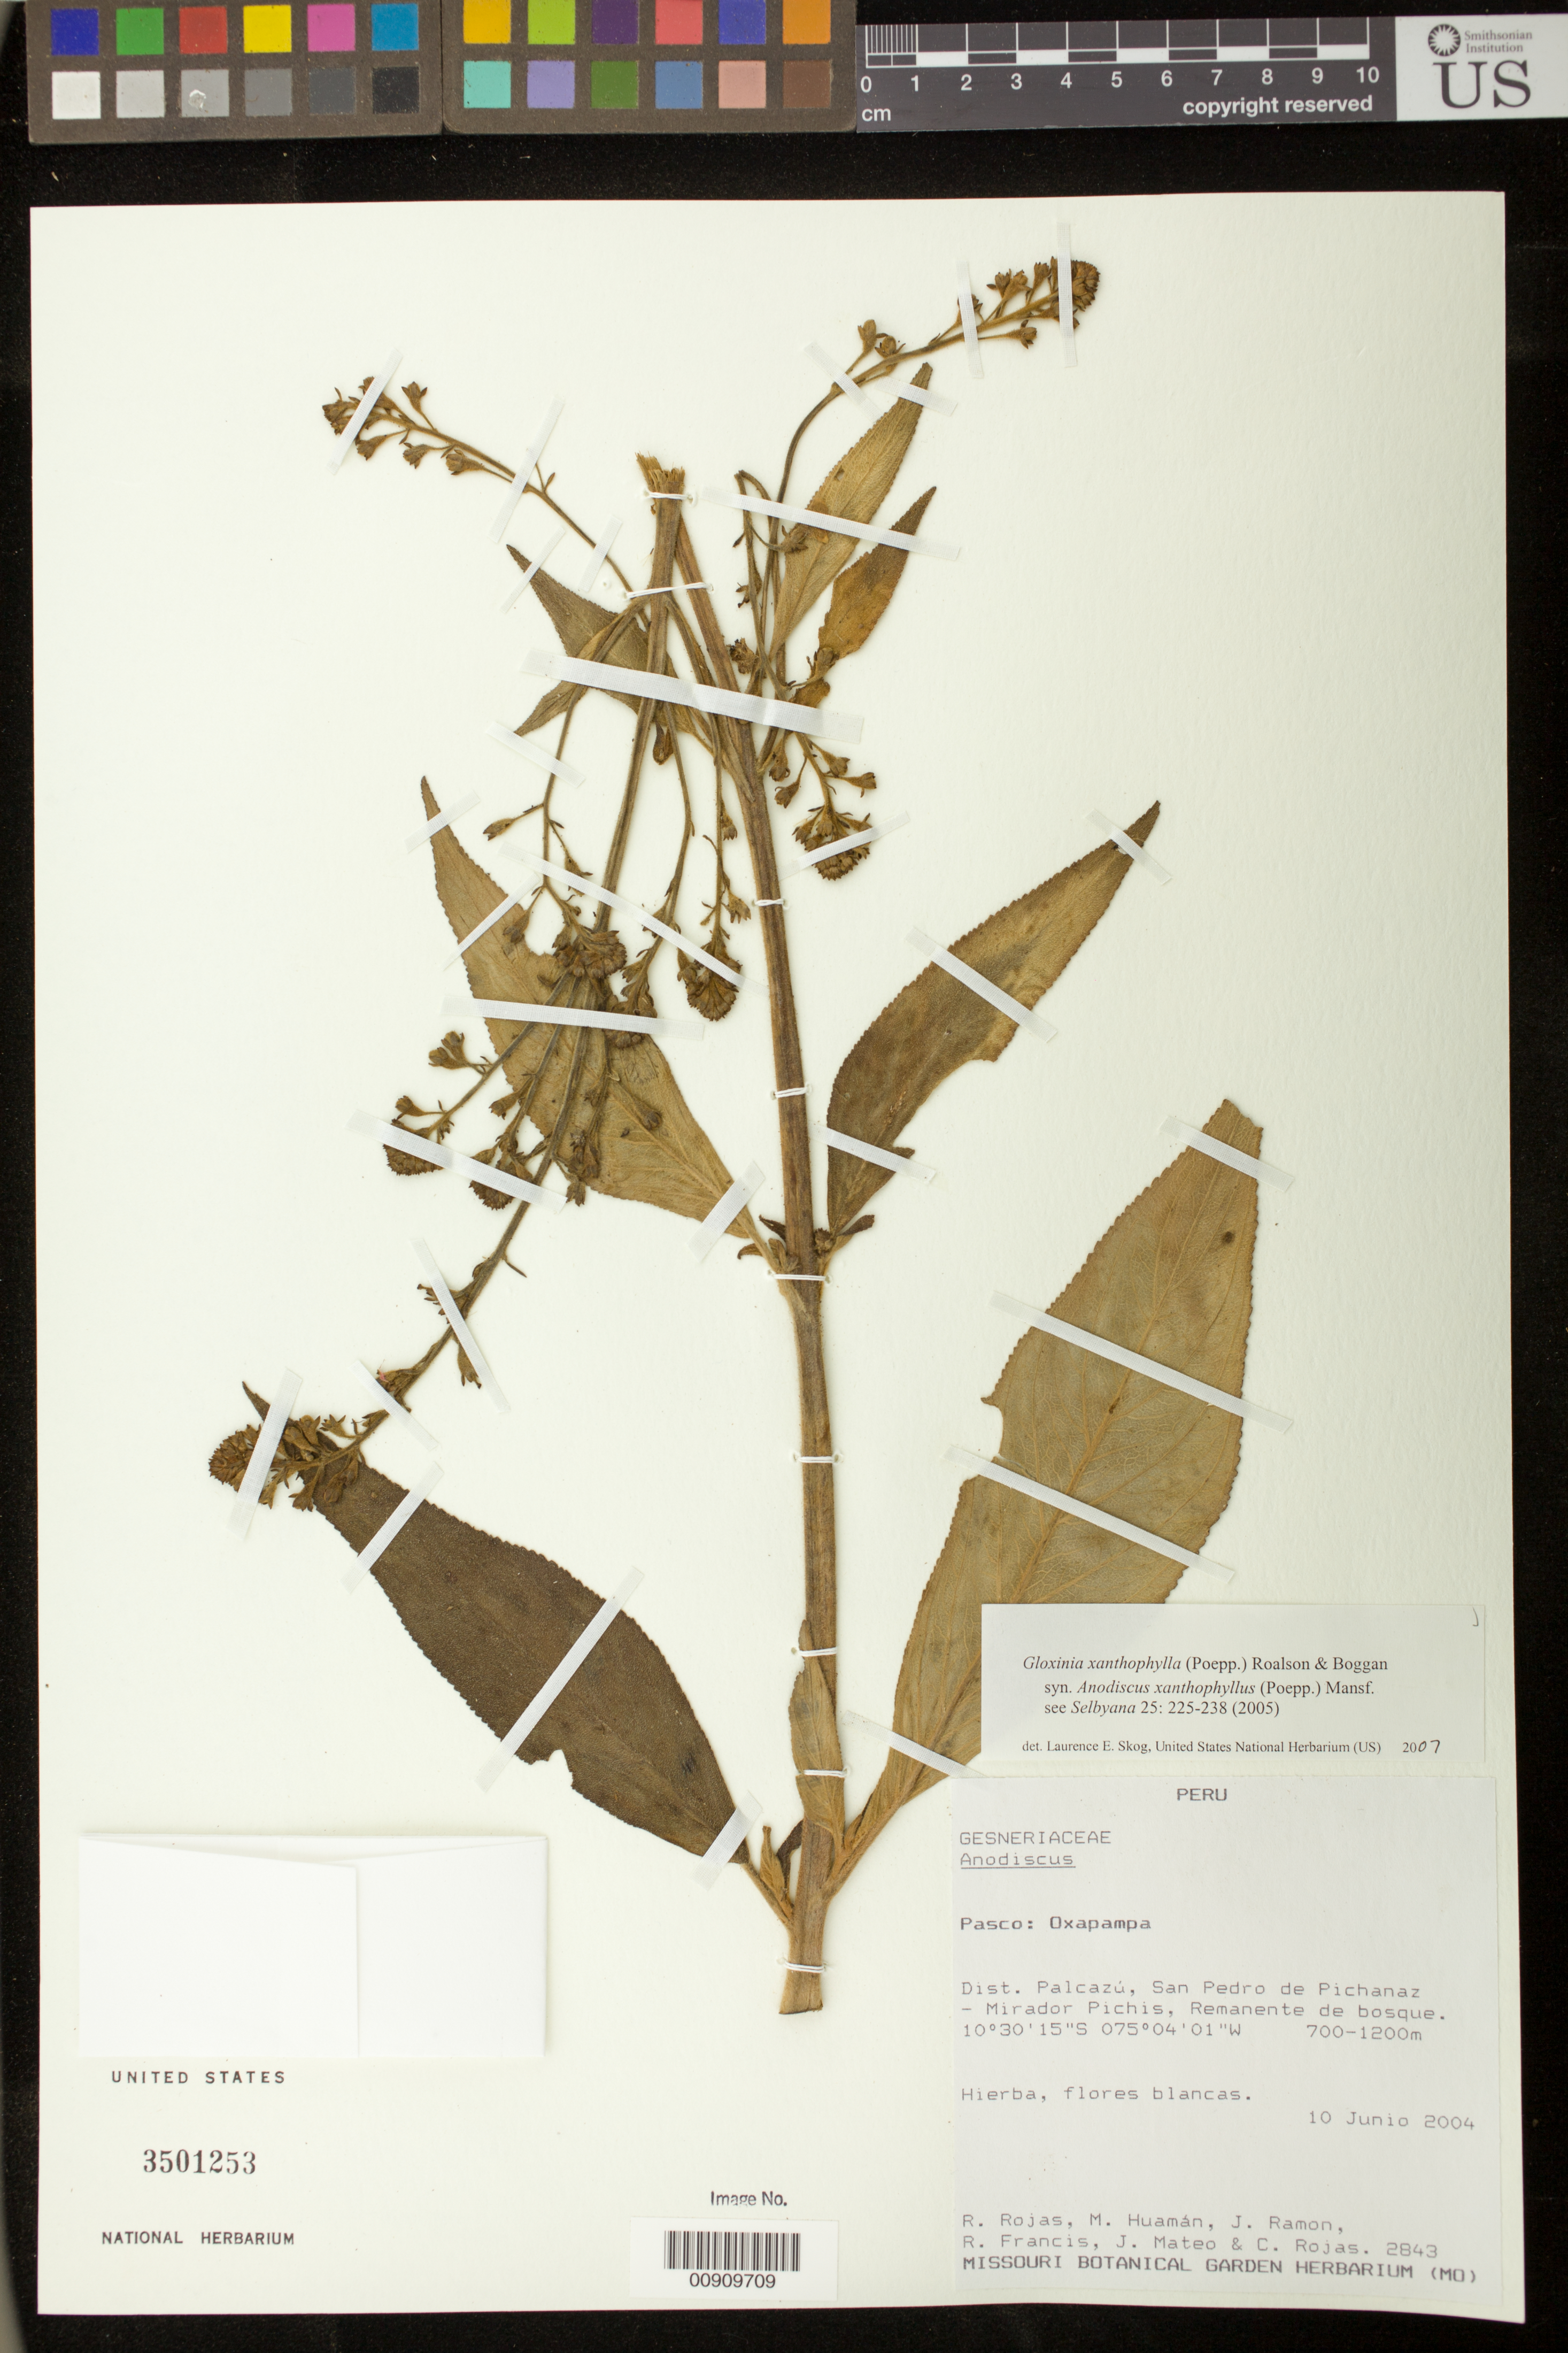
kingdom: Plantae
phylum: Tracheophyta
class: Magnoliopsida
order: Lamiales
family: Gesneriaceae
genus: Gloxinia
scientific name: Gloxinia xanthophylla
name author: (Poepp.) Roalson & Boggan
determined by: Skog, Laurence E.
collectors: R. Rojas & et al.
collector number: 2843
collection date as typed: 10 Jun 2004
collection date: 2004-06-10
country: Peru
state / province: Pasco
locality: Pasco: Oxapampa. Dist. Palcazú, San Pedro de Pichanaz - Mirador Pichis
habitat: Remanente de bosque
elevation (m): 700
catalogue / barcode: US 3501253